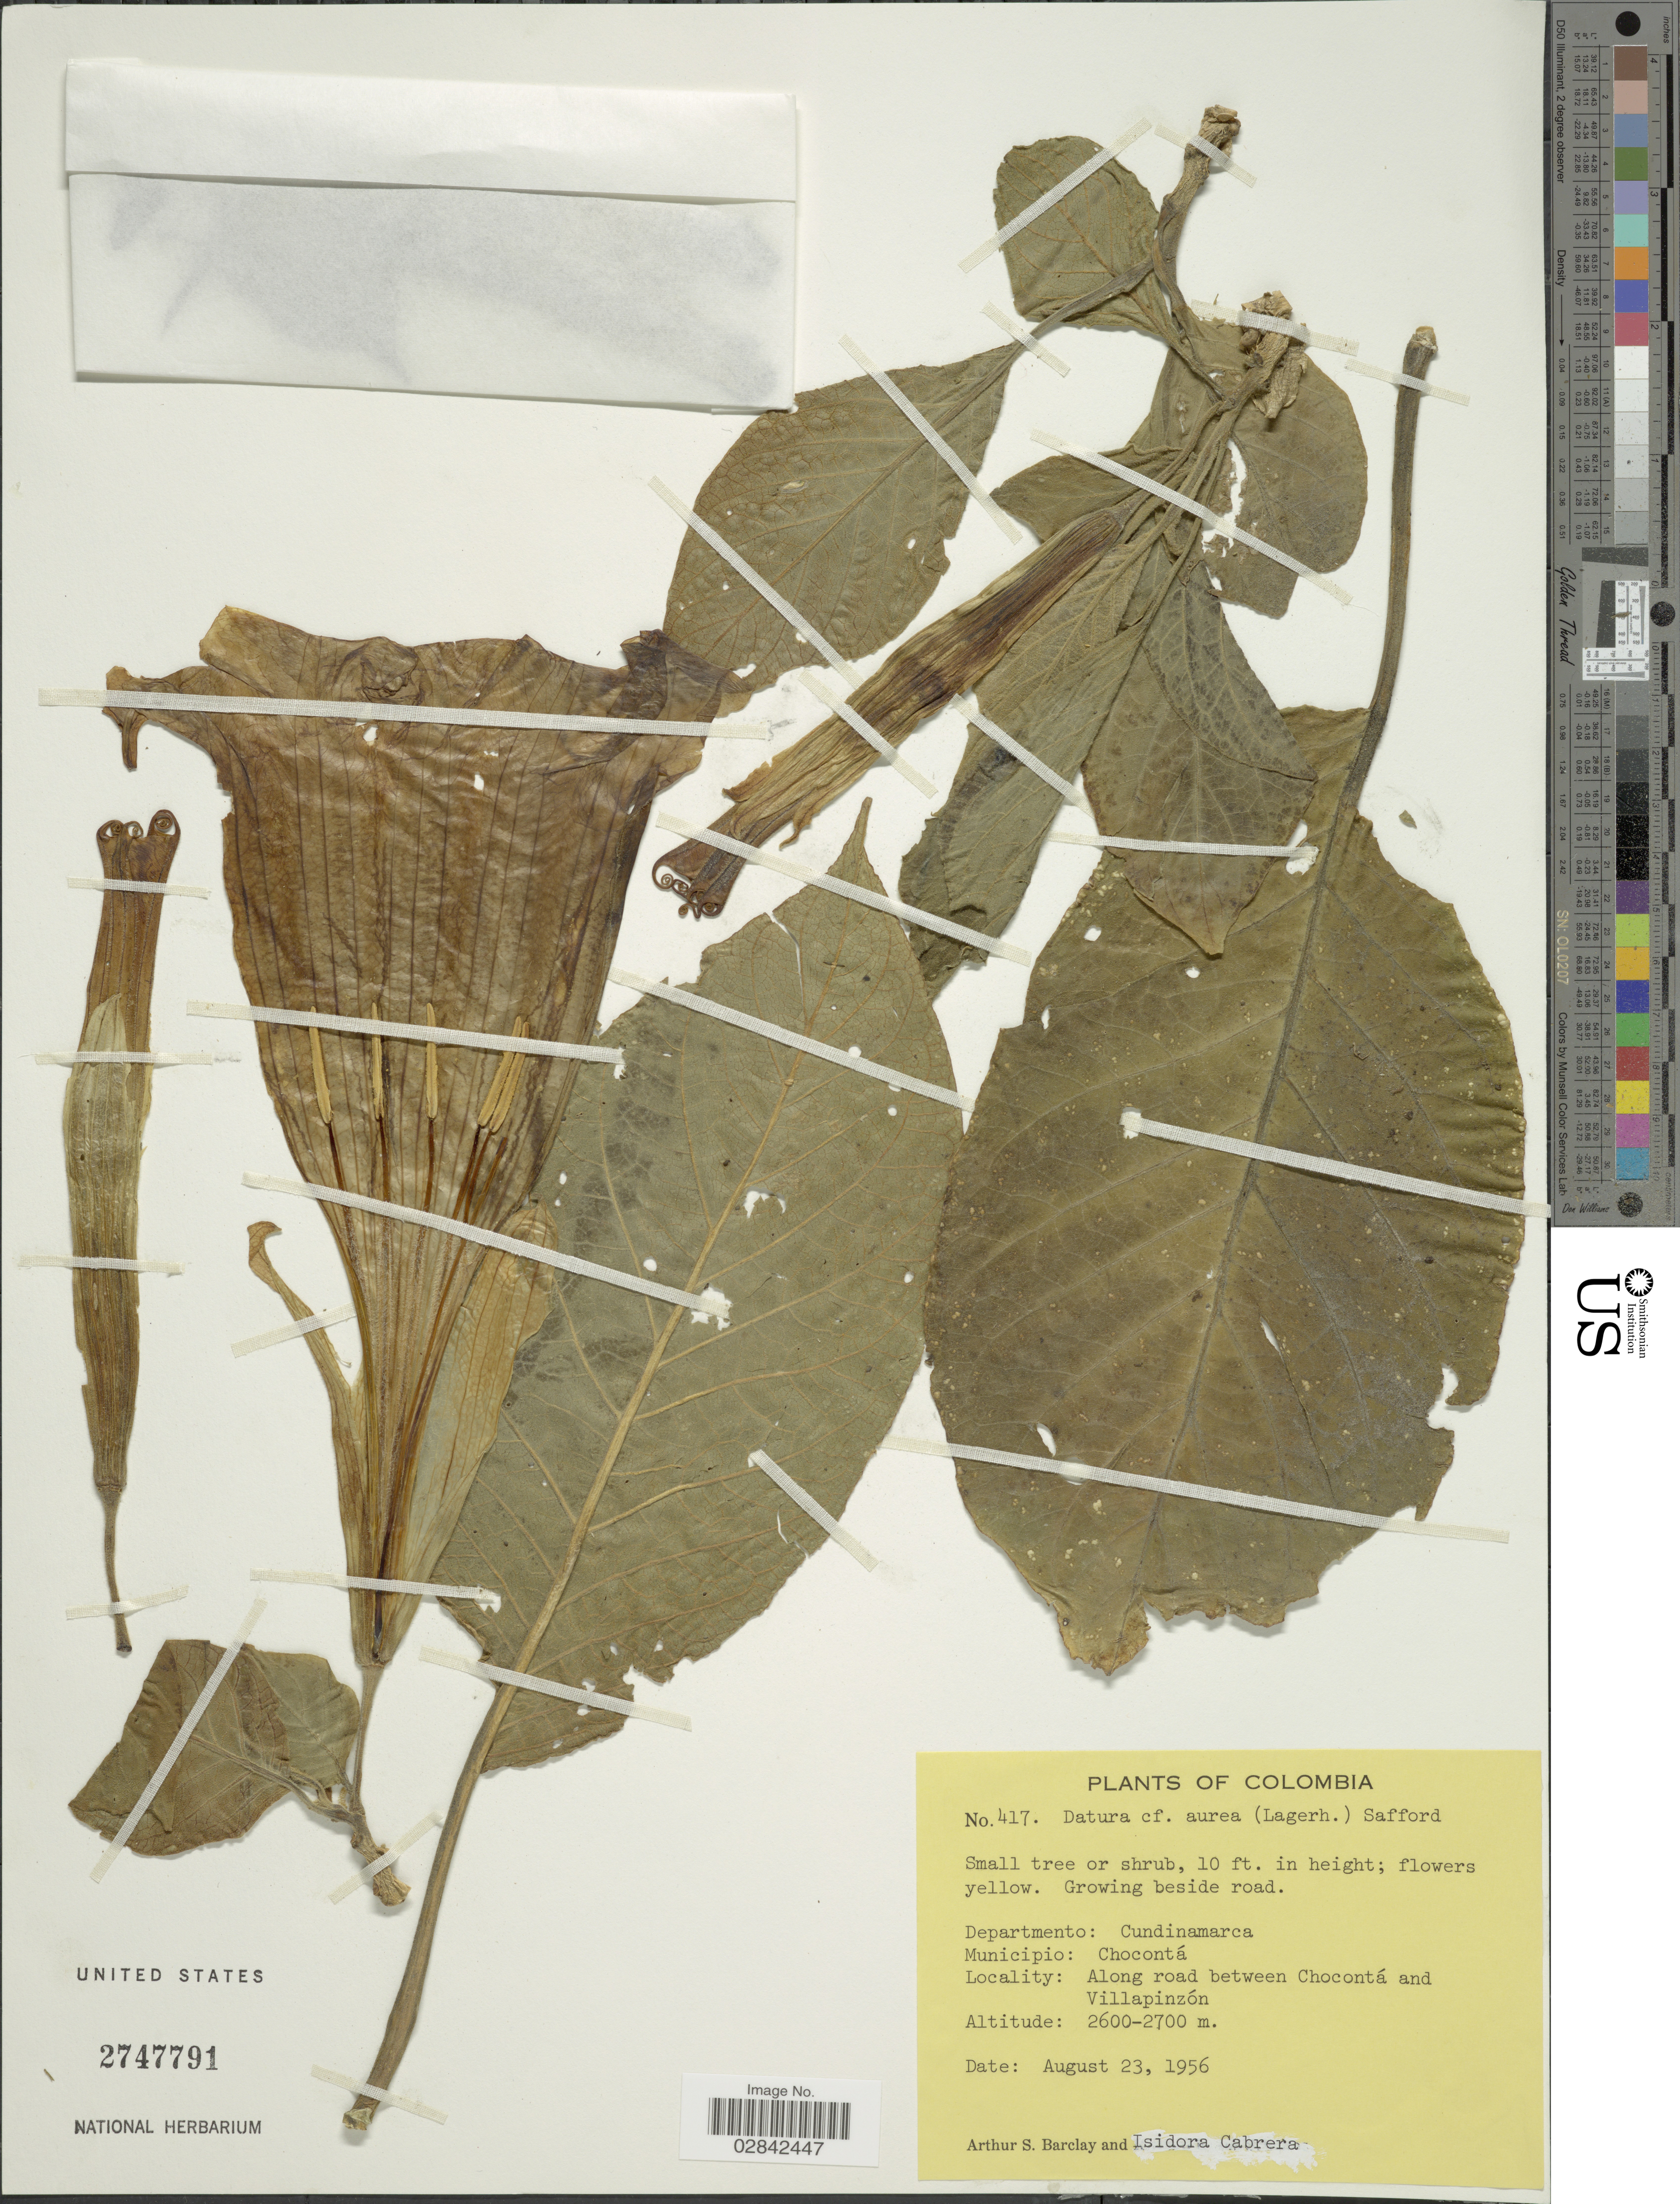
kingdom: Plantae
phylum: Tracheophyta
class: Magnoliopsida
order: Solanales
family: Solanaceae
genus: Brugmansia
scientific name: Brugmansia aurea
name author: Lagerh.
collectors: A. S. Barclay & I. Cabrera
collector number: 417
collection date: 1956-08-23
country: Colombia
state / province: Cundinamarca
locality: Departmento: Cundinamarca. Municipio: Chocontá. Along road between Chocontá and Villapinzón.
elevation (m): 2600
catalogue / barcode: US 2747791